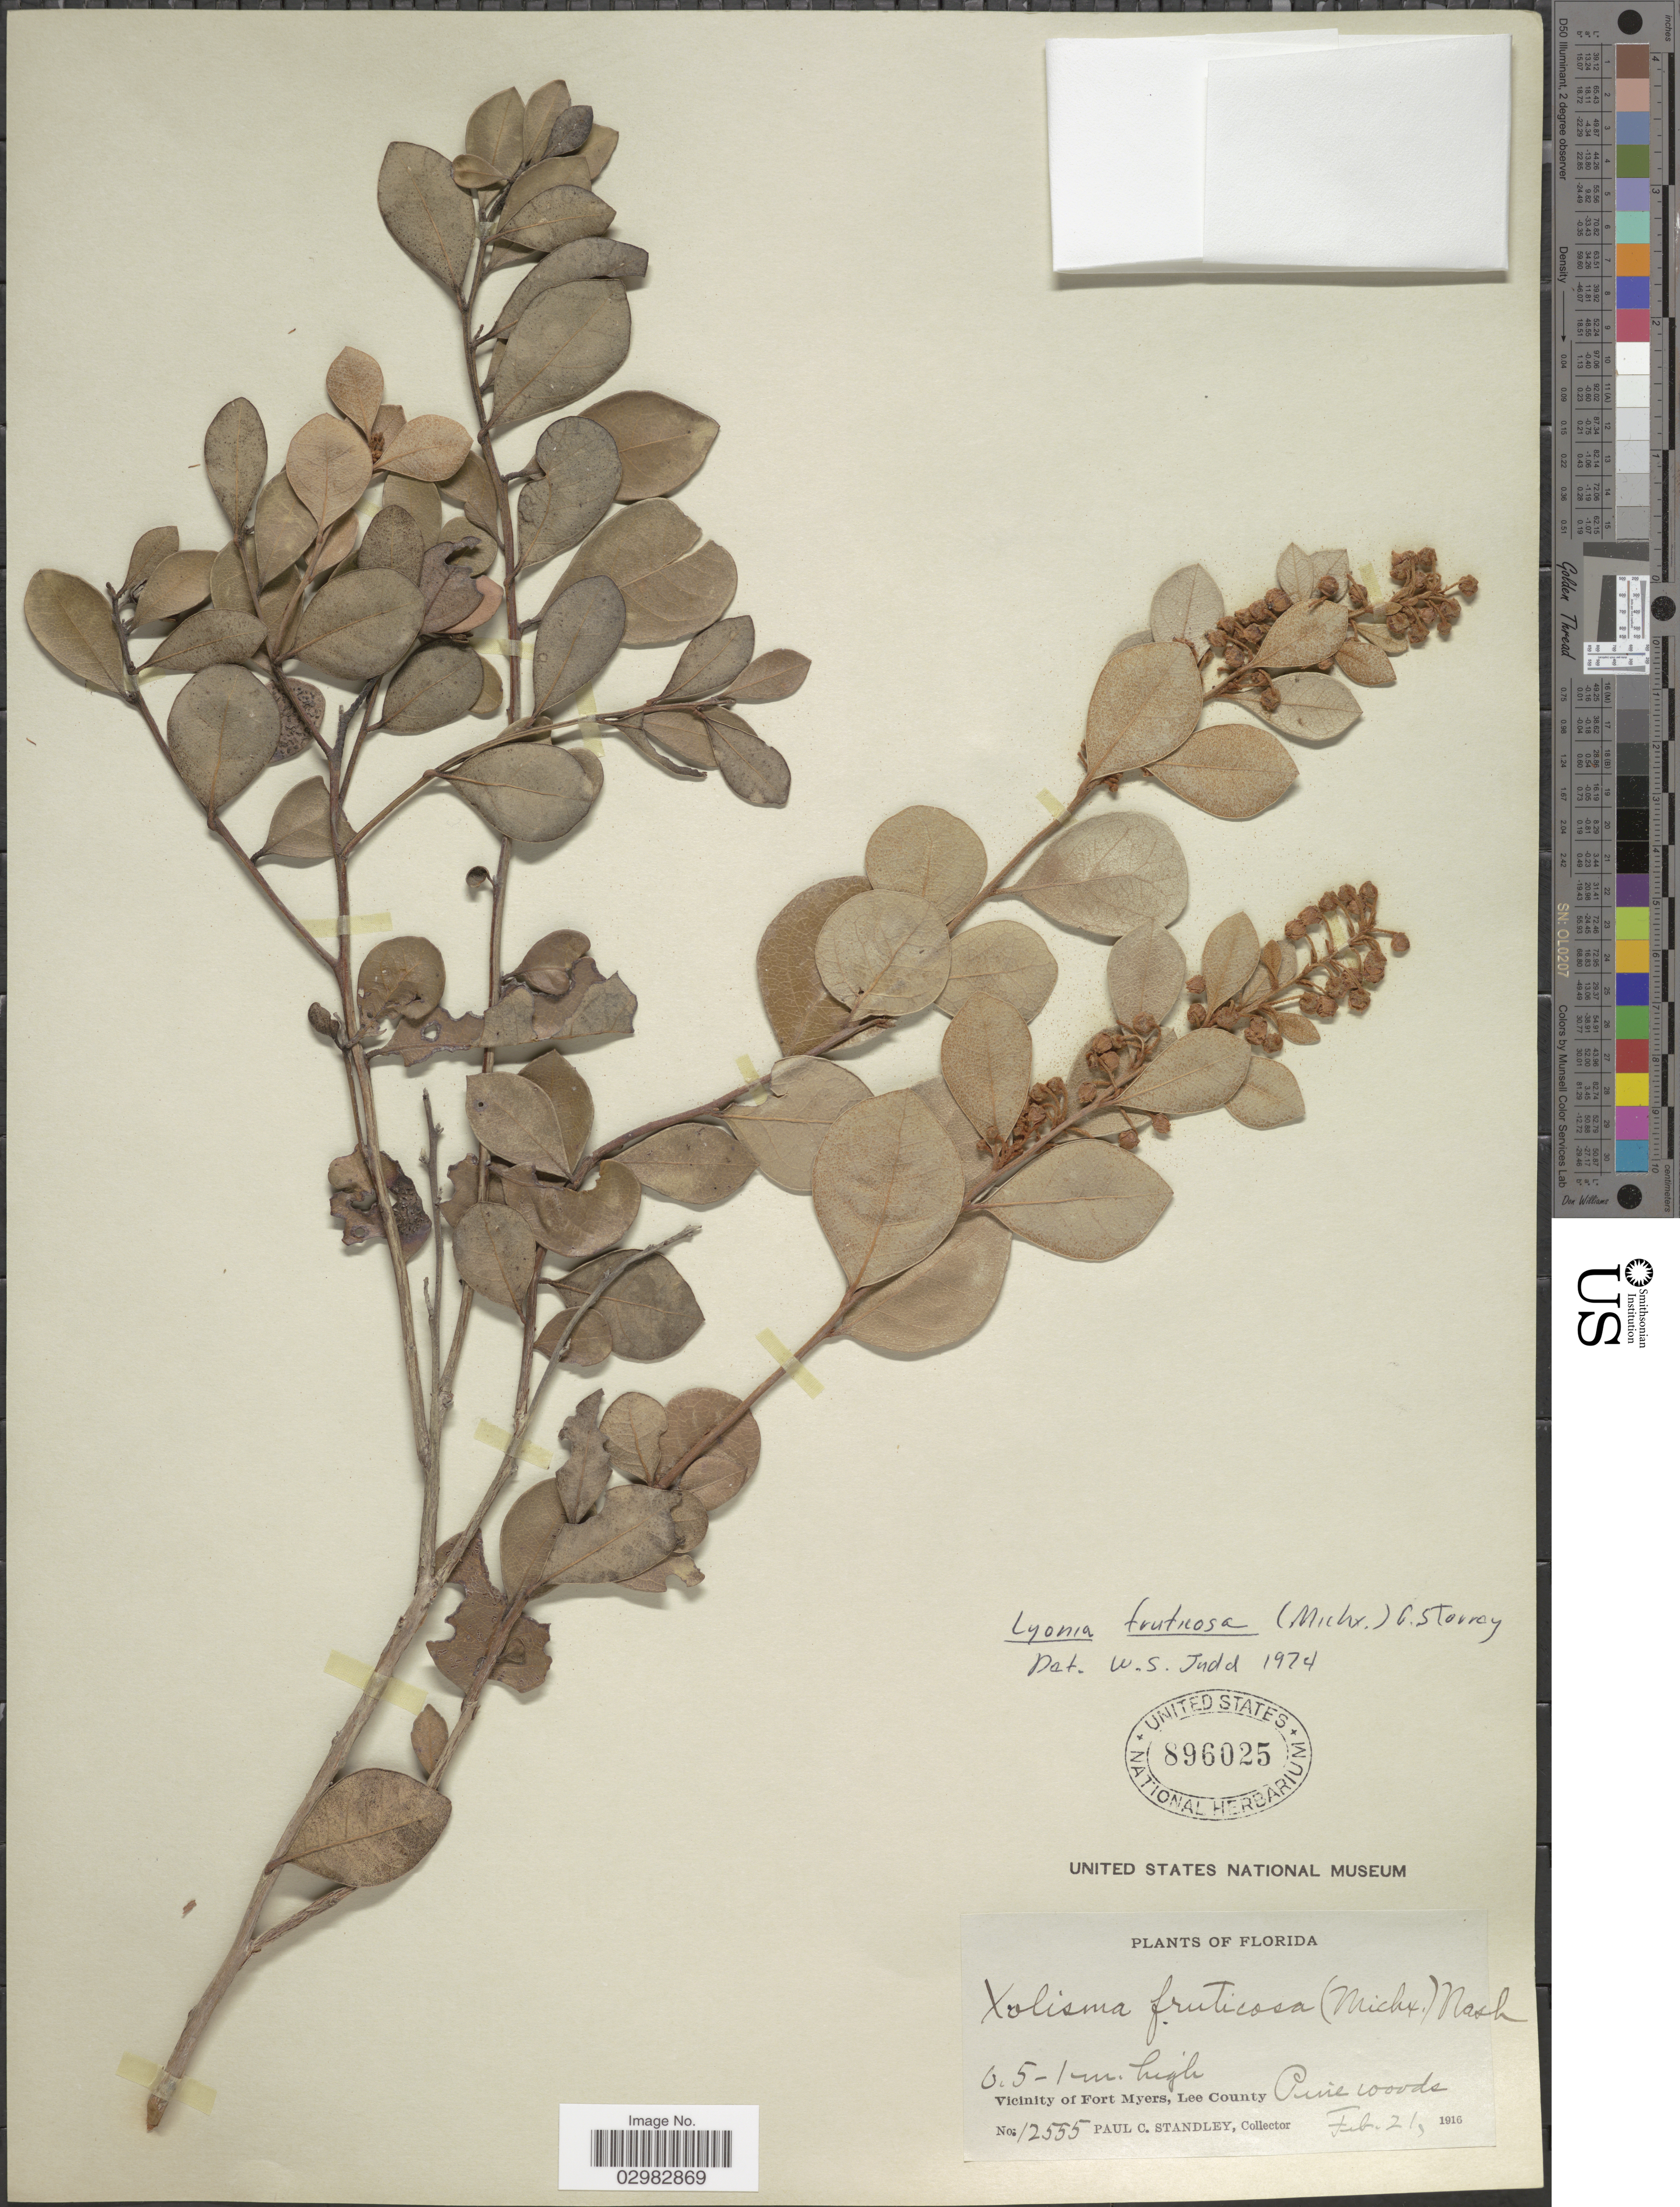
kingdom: Plantae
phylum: Tracheophyta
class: Magnoliopsida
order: Ericales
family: Ericaceae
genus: Lyonia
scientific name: Lyonia fruticosa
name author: (Michx.) G.S. Torr.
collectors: P. C. Standley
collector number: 12555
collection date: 1916-02-21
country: United States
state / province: Florida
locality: Vicinity of Fort Myers, Lee County.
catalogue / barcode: US 896025